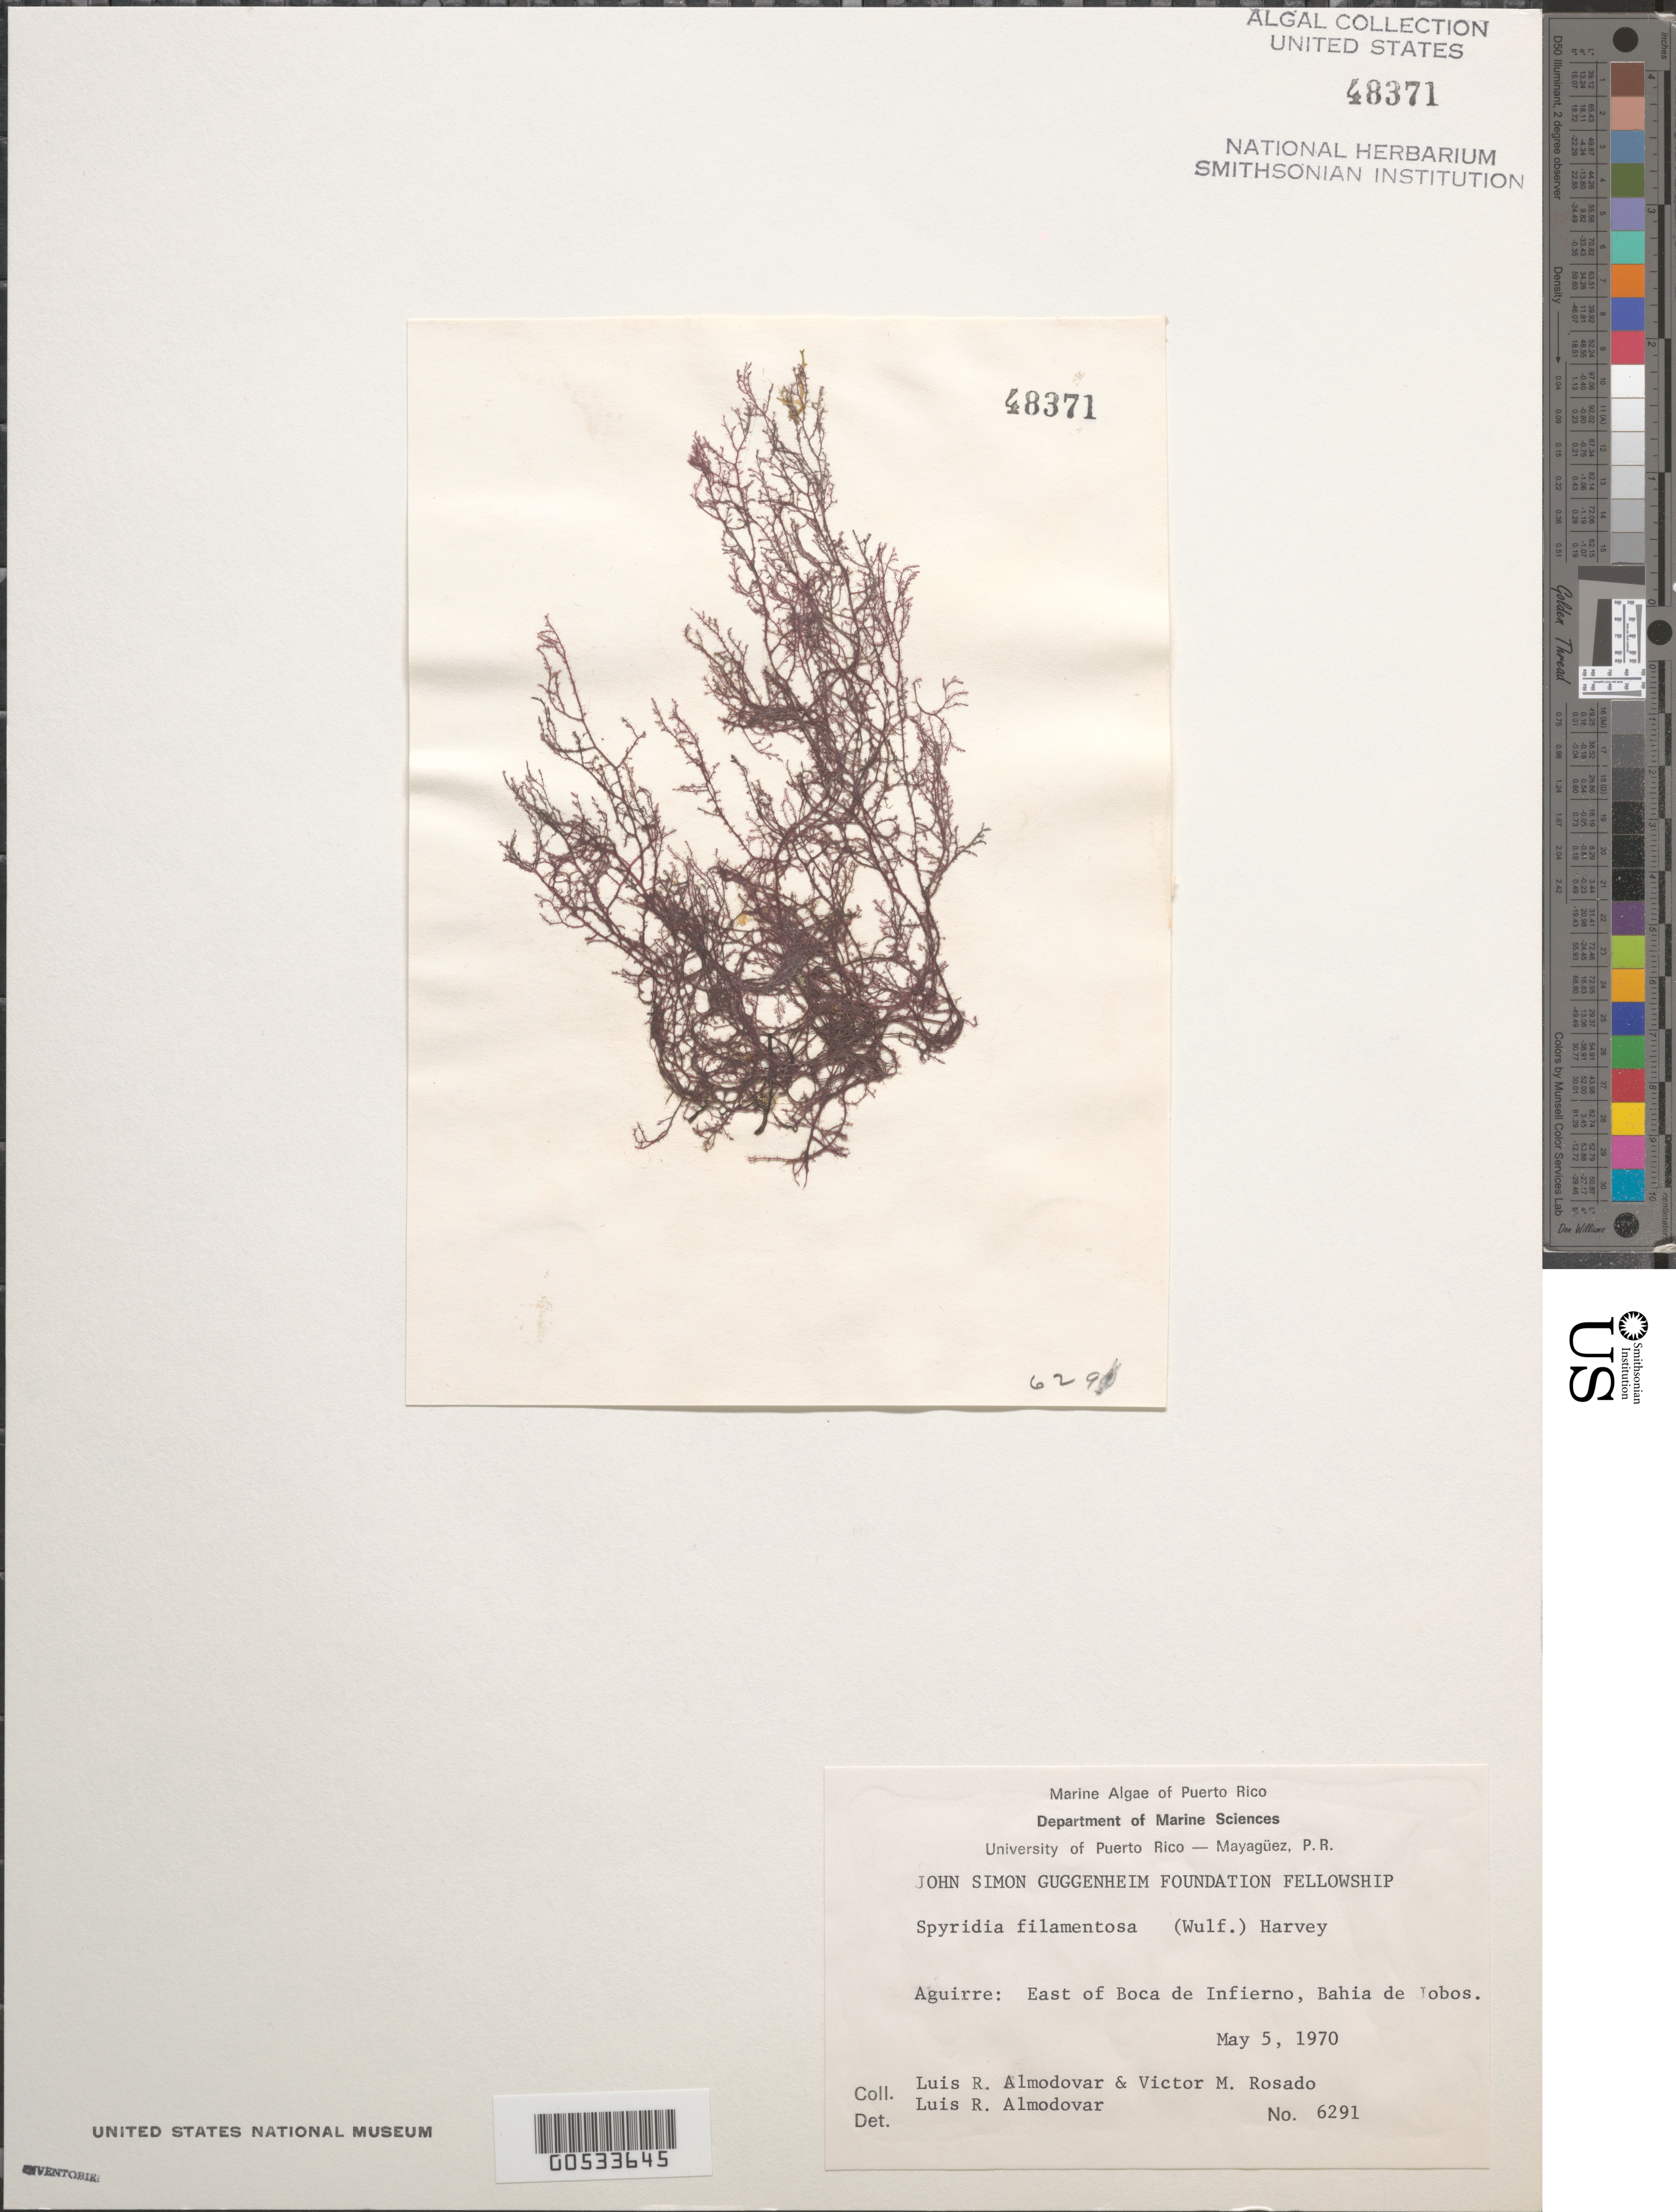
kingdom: Plantae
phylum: Rhodophyta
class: Florideophyceae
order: Ceramiales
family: Spyridiaceae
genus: Spyridia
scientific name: Spyridia filamentosa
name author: (Wulfen) Harv.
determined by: Almodovar, L. R.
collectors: L. Almodovar & V. Rosado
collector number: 6291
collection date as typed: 05 May 1970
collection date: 1970-05-05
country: Puerto Rico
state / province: Guayama / Salinas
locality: Aguirre, Bahia de jobos, east of boca de infierno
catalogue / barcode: US 48371